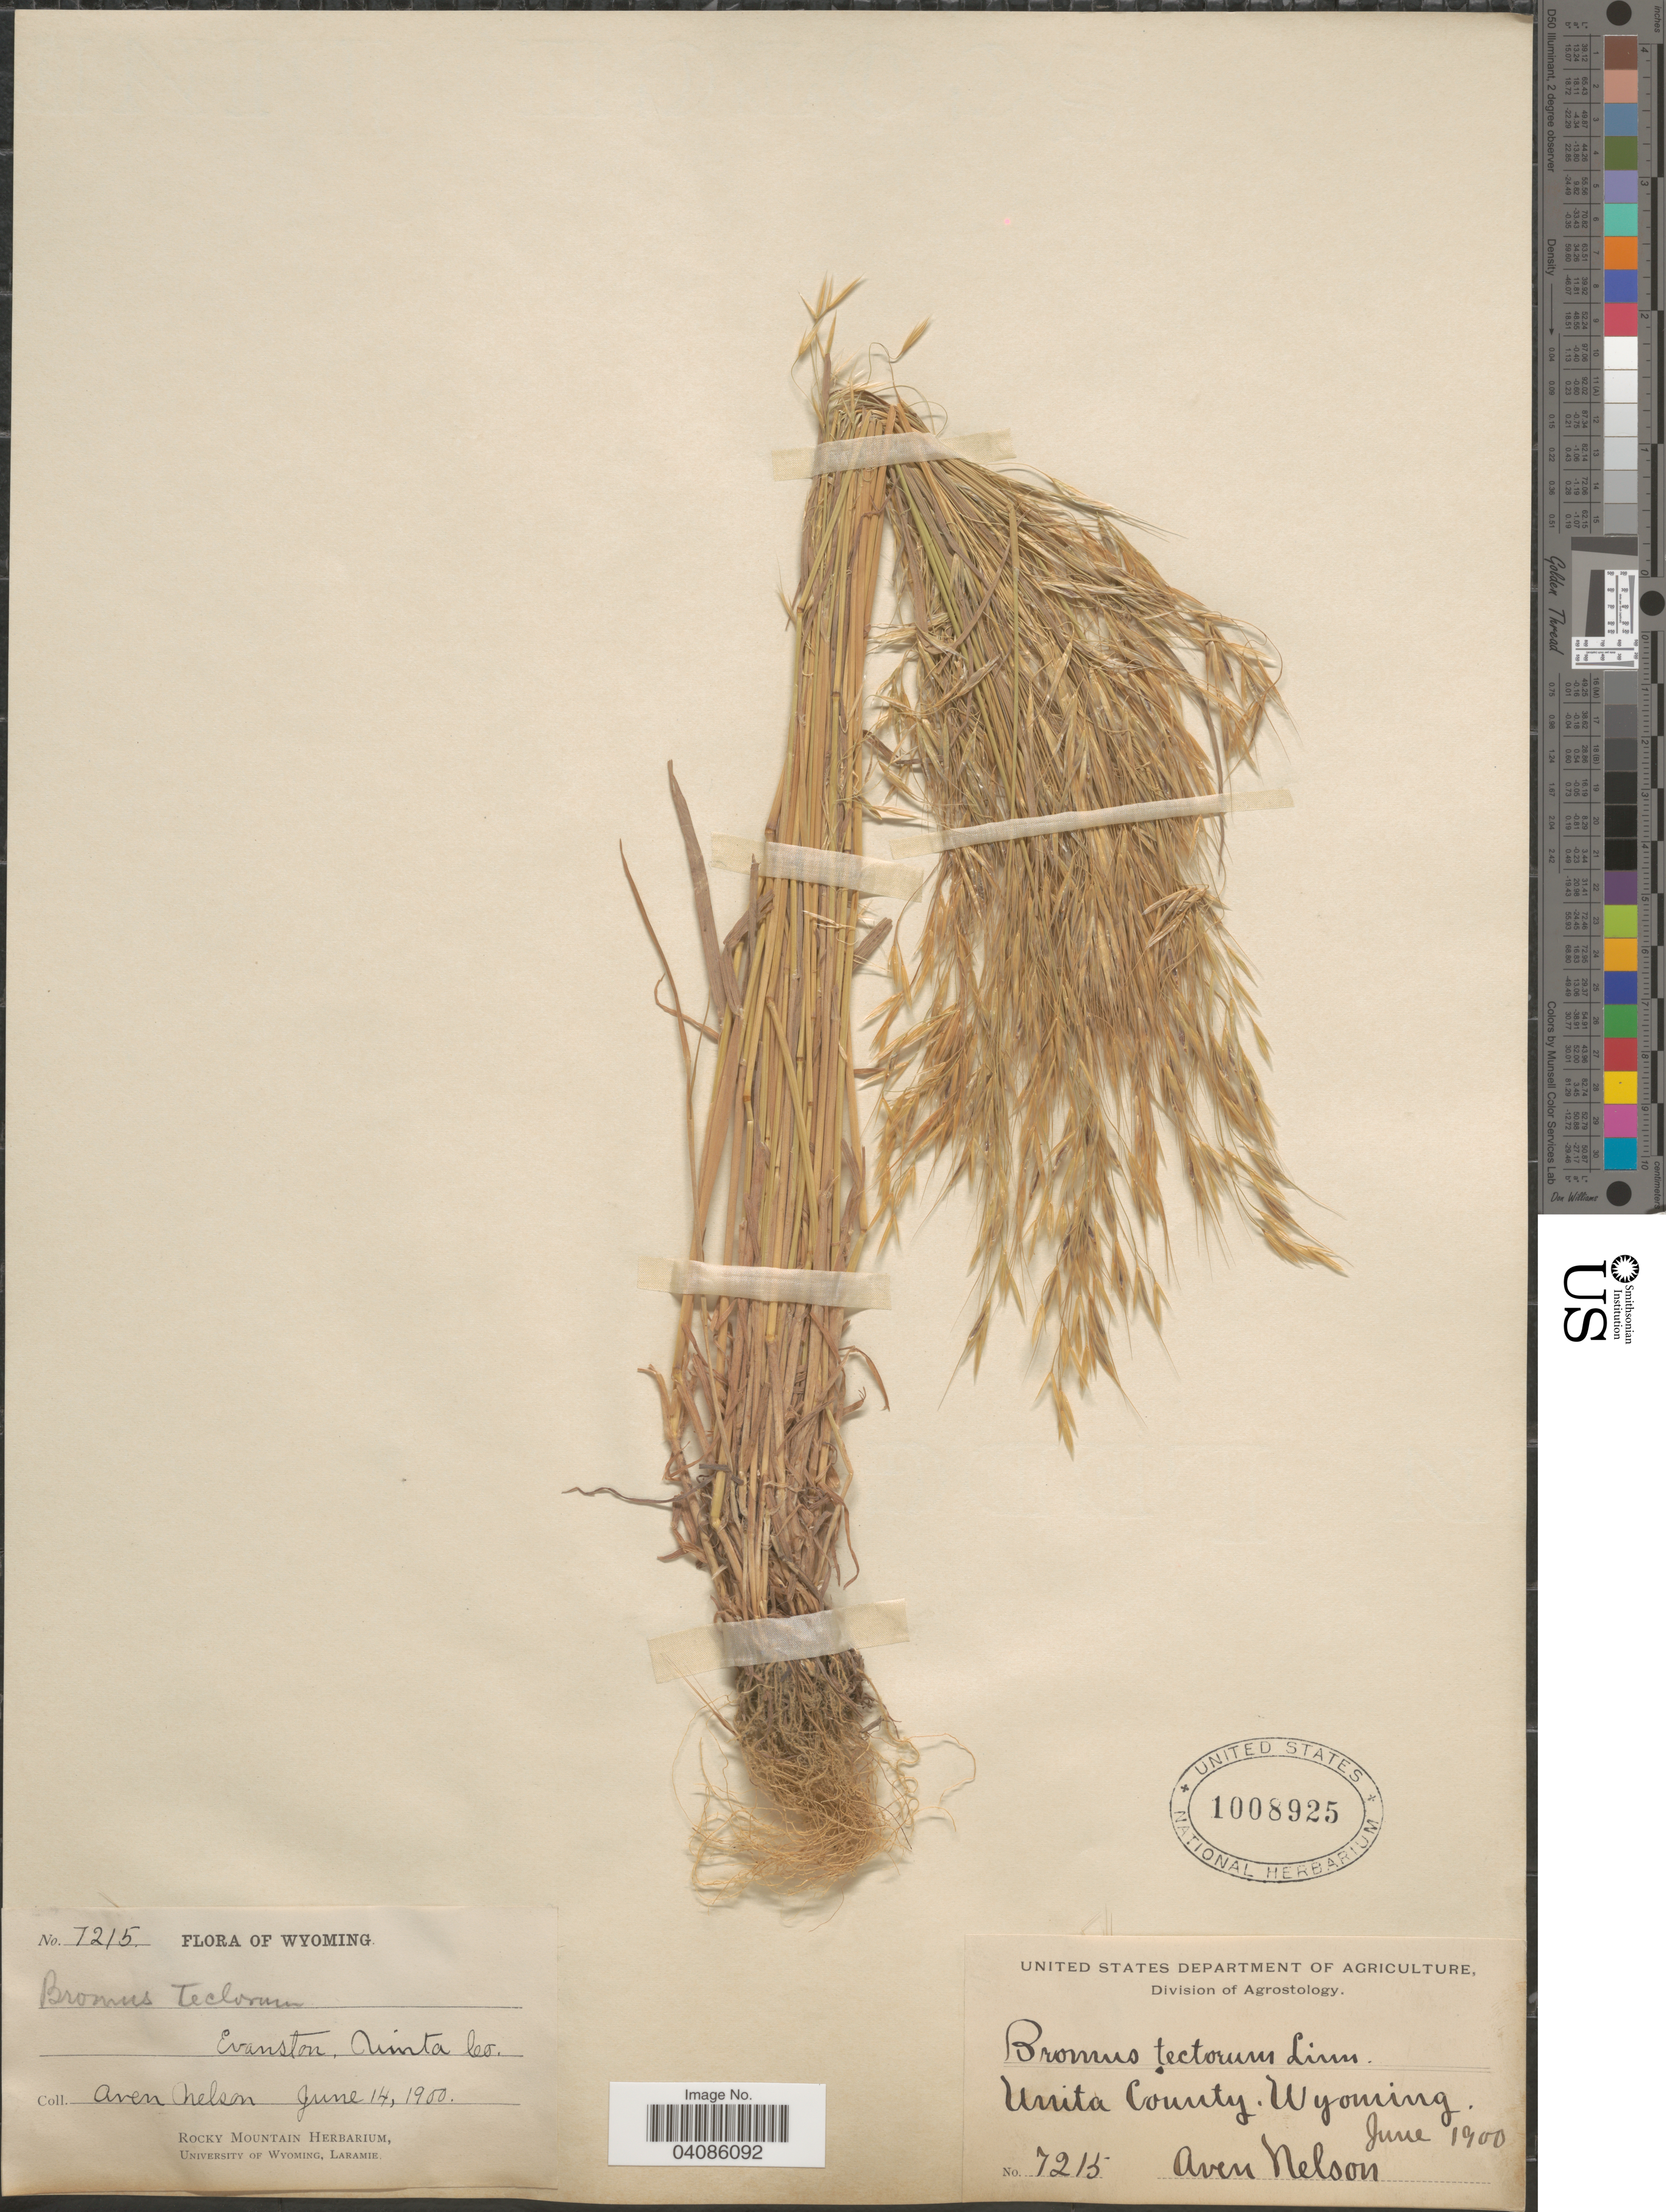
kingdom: Plantae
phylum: Tracheophyta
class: Liliopsida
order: Poales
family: Poaceae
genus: Bromus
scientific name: Bromus tectorum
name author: L.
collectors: A. Nelson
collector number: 7215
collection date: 1900-06-14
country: United States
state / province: Wyoming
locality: Evanston, Uinta County.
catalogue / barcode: US 1008925